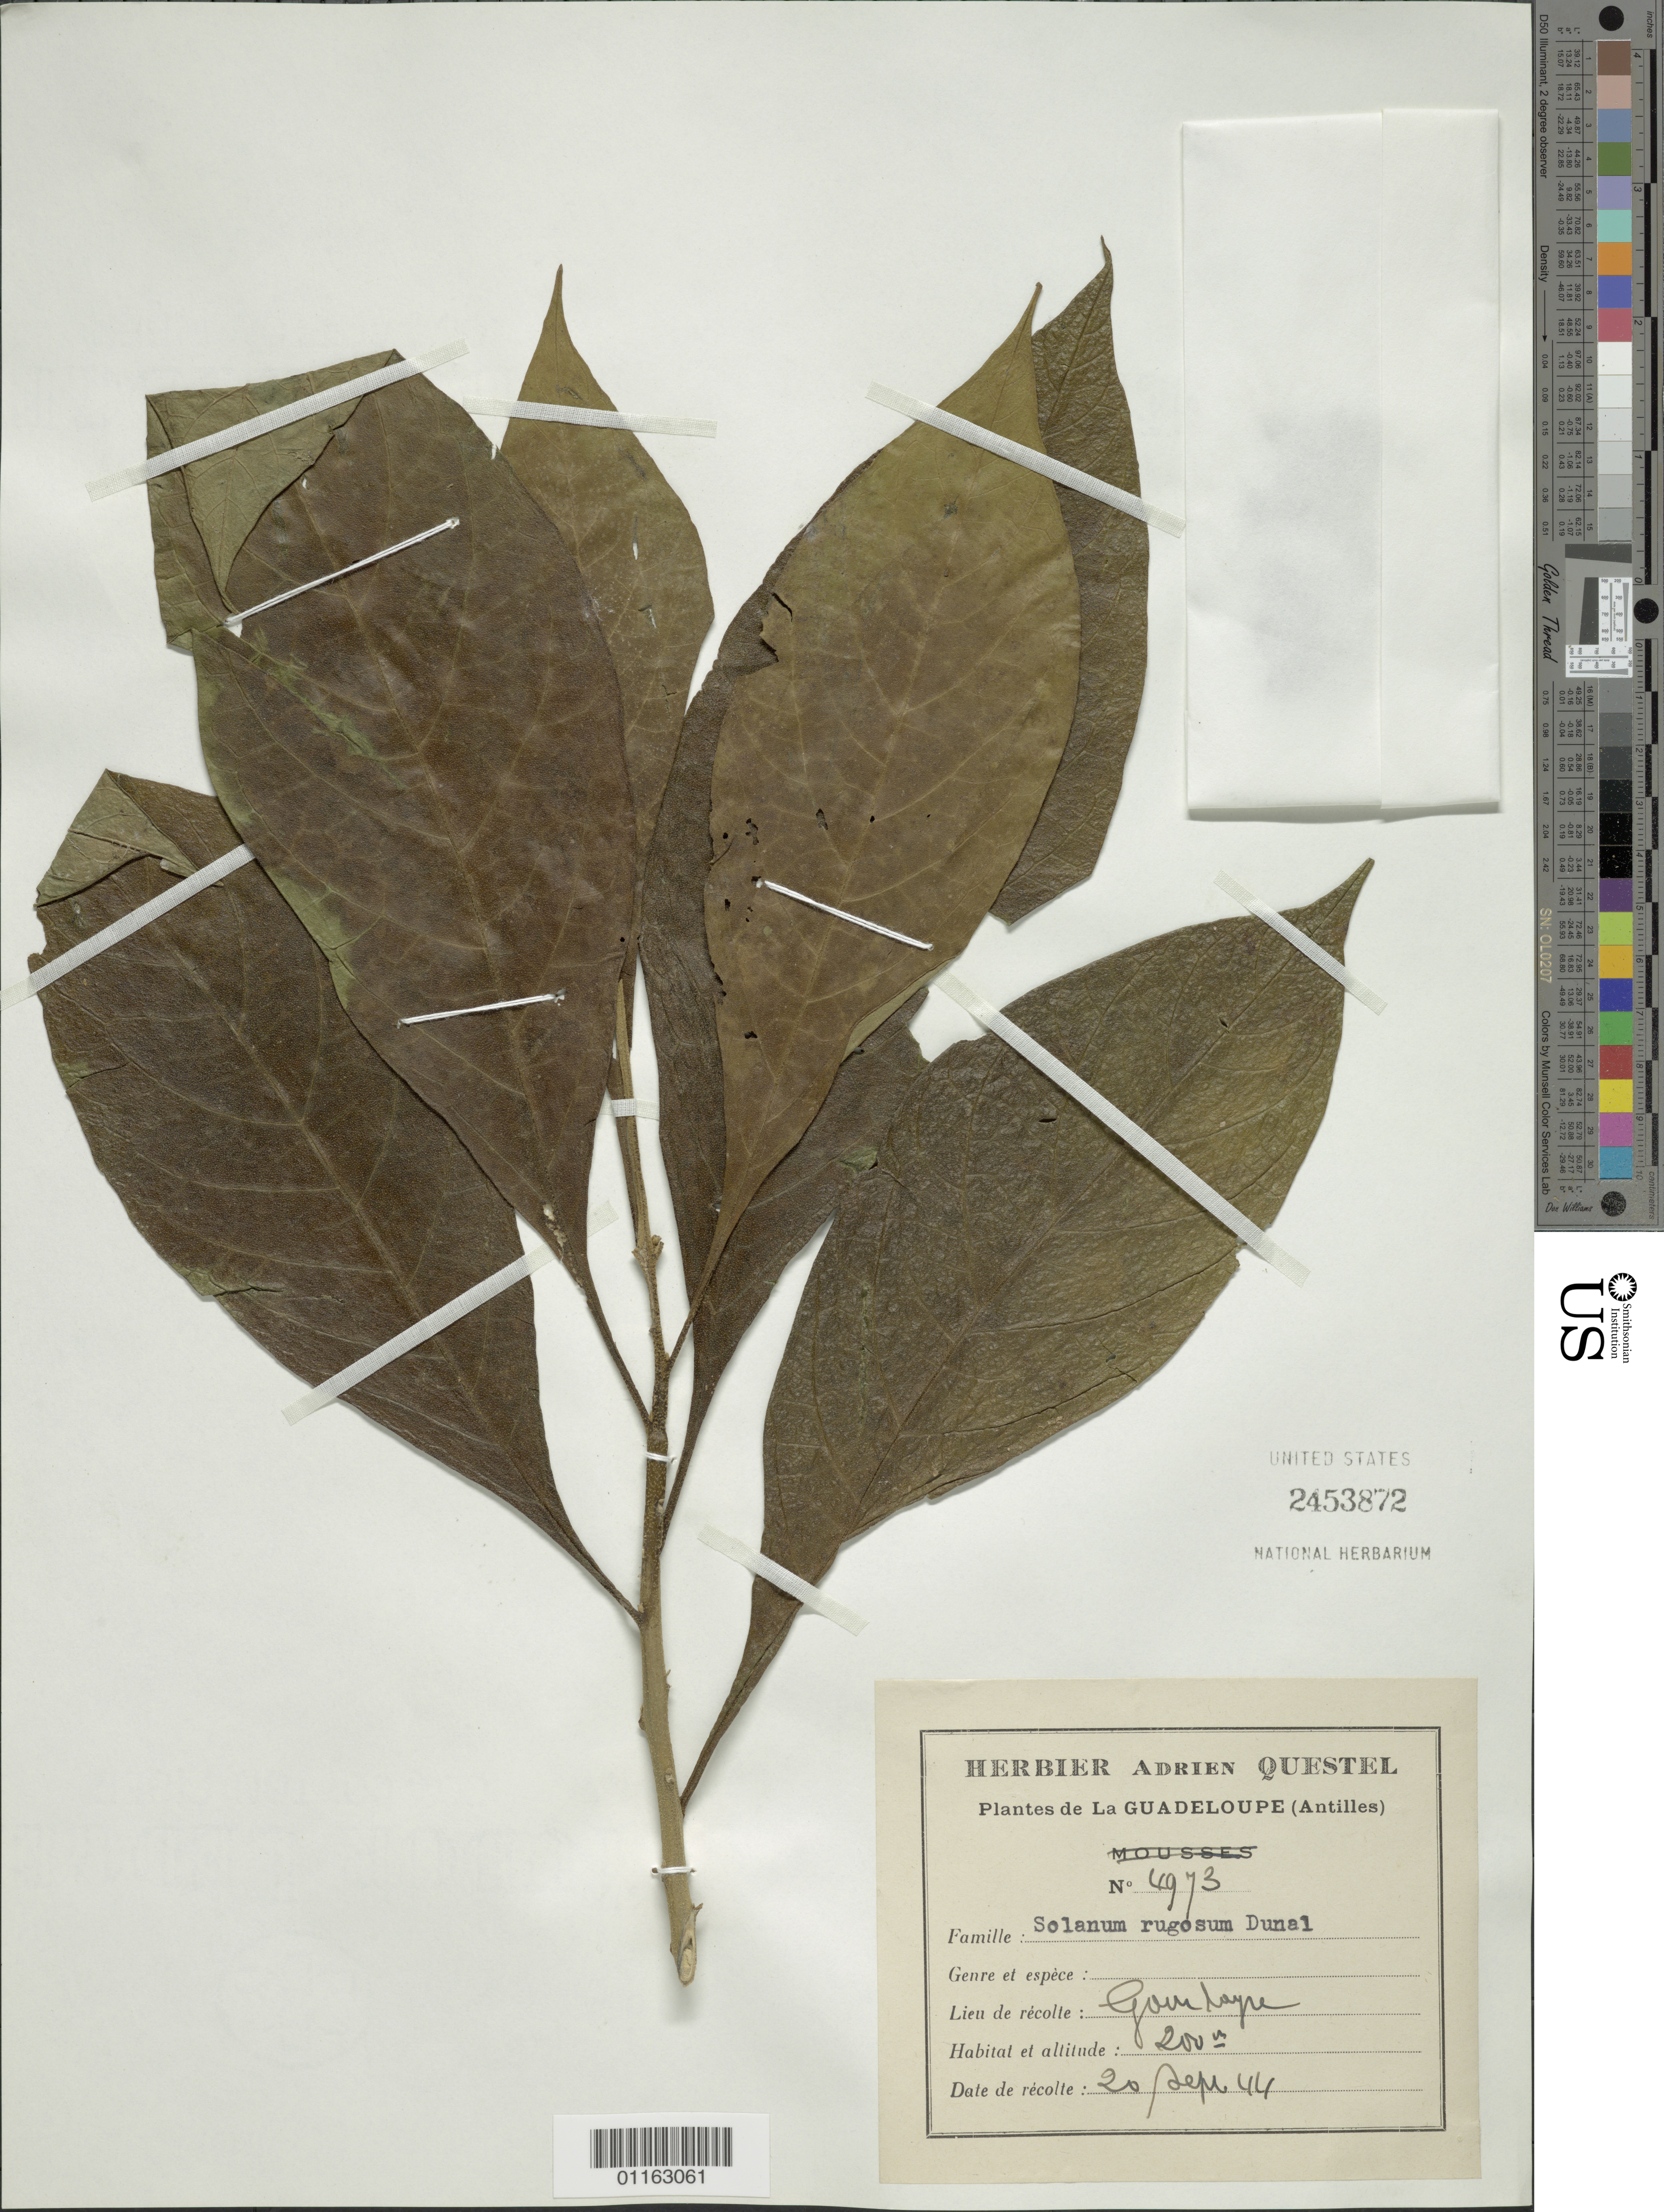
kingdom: Plantae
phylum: Tracheophyta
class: Magnoliopsida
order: Solanales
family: Solanaceae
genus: Solanum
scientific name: Solanum rugosum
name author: Dunal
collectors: A. Questel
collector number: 4973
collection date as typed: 20 Sep 1944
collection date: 1944-09-20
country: Guadeloupe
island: Basse-Terre I.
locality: Gourbeyre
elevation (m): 200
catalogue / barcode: US 2453872